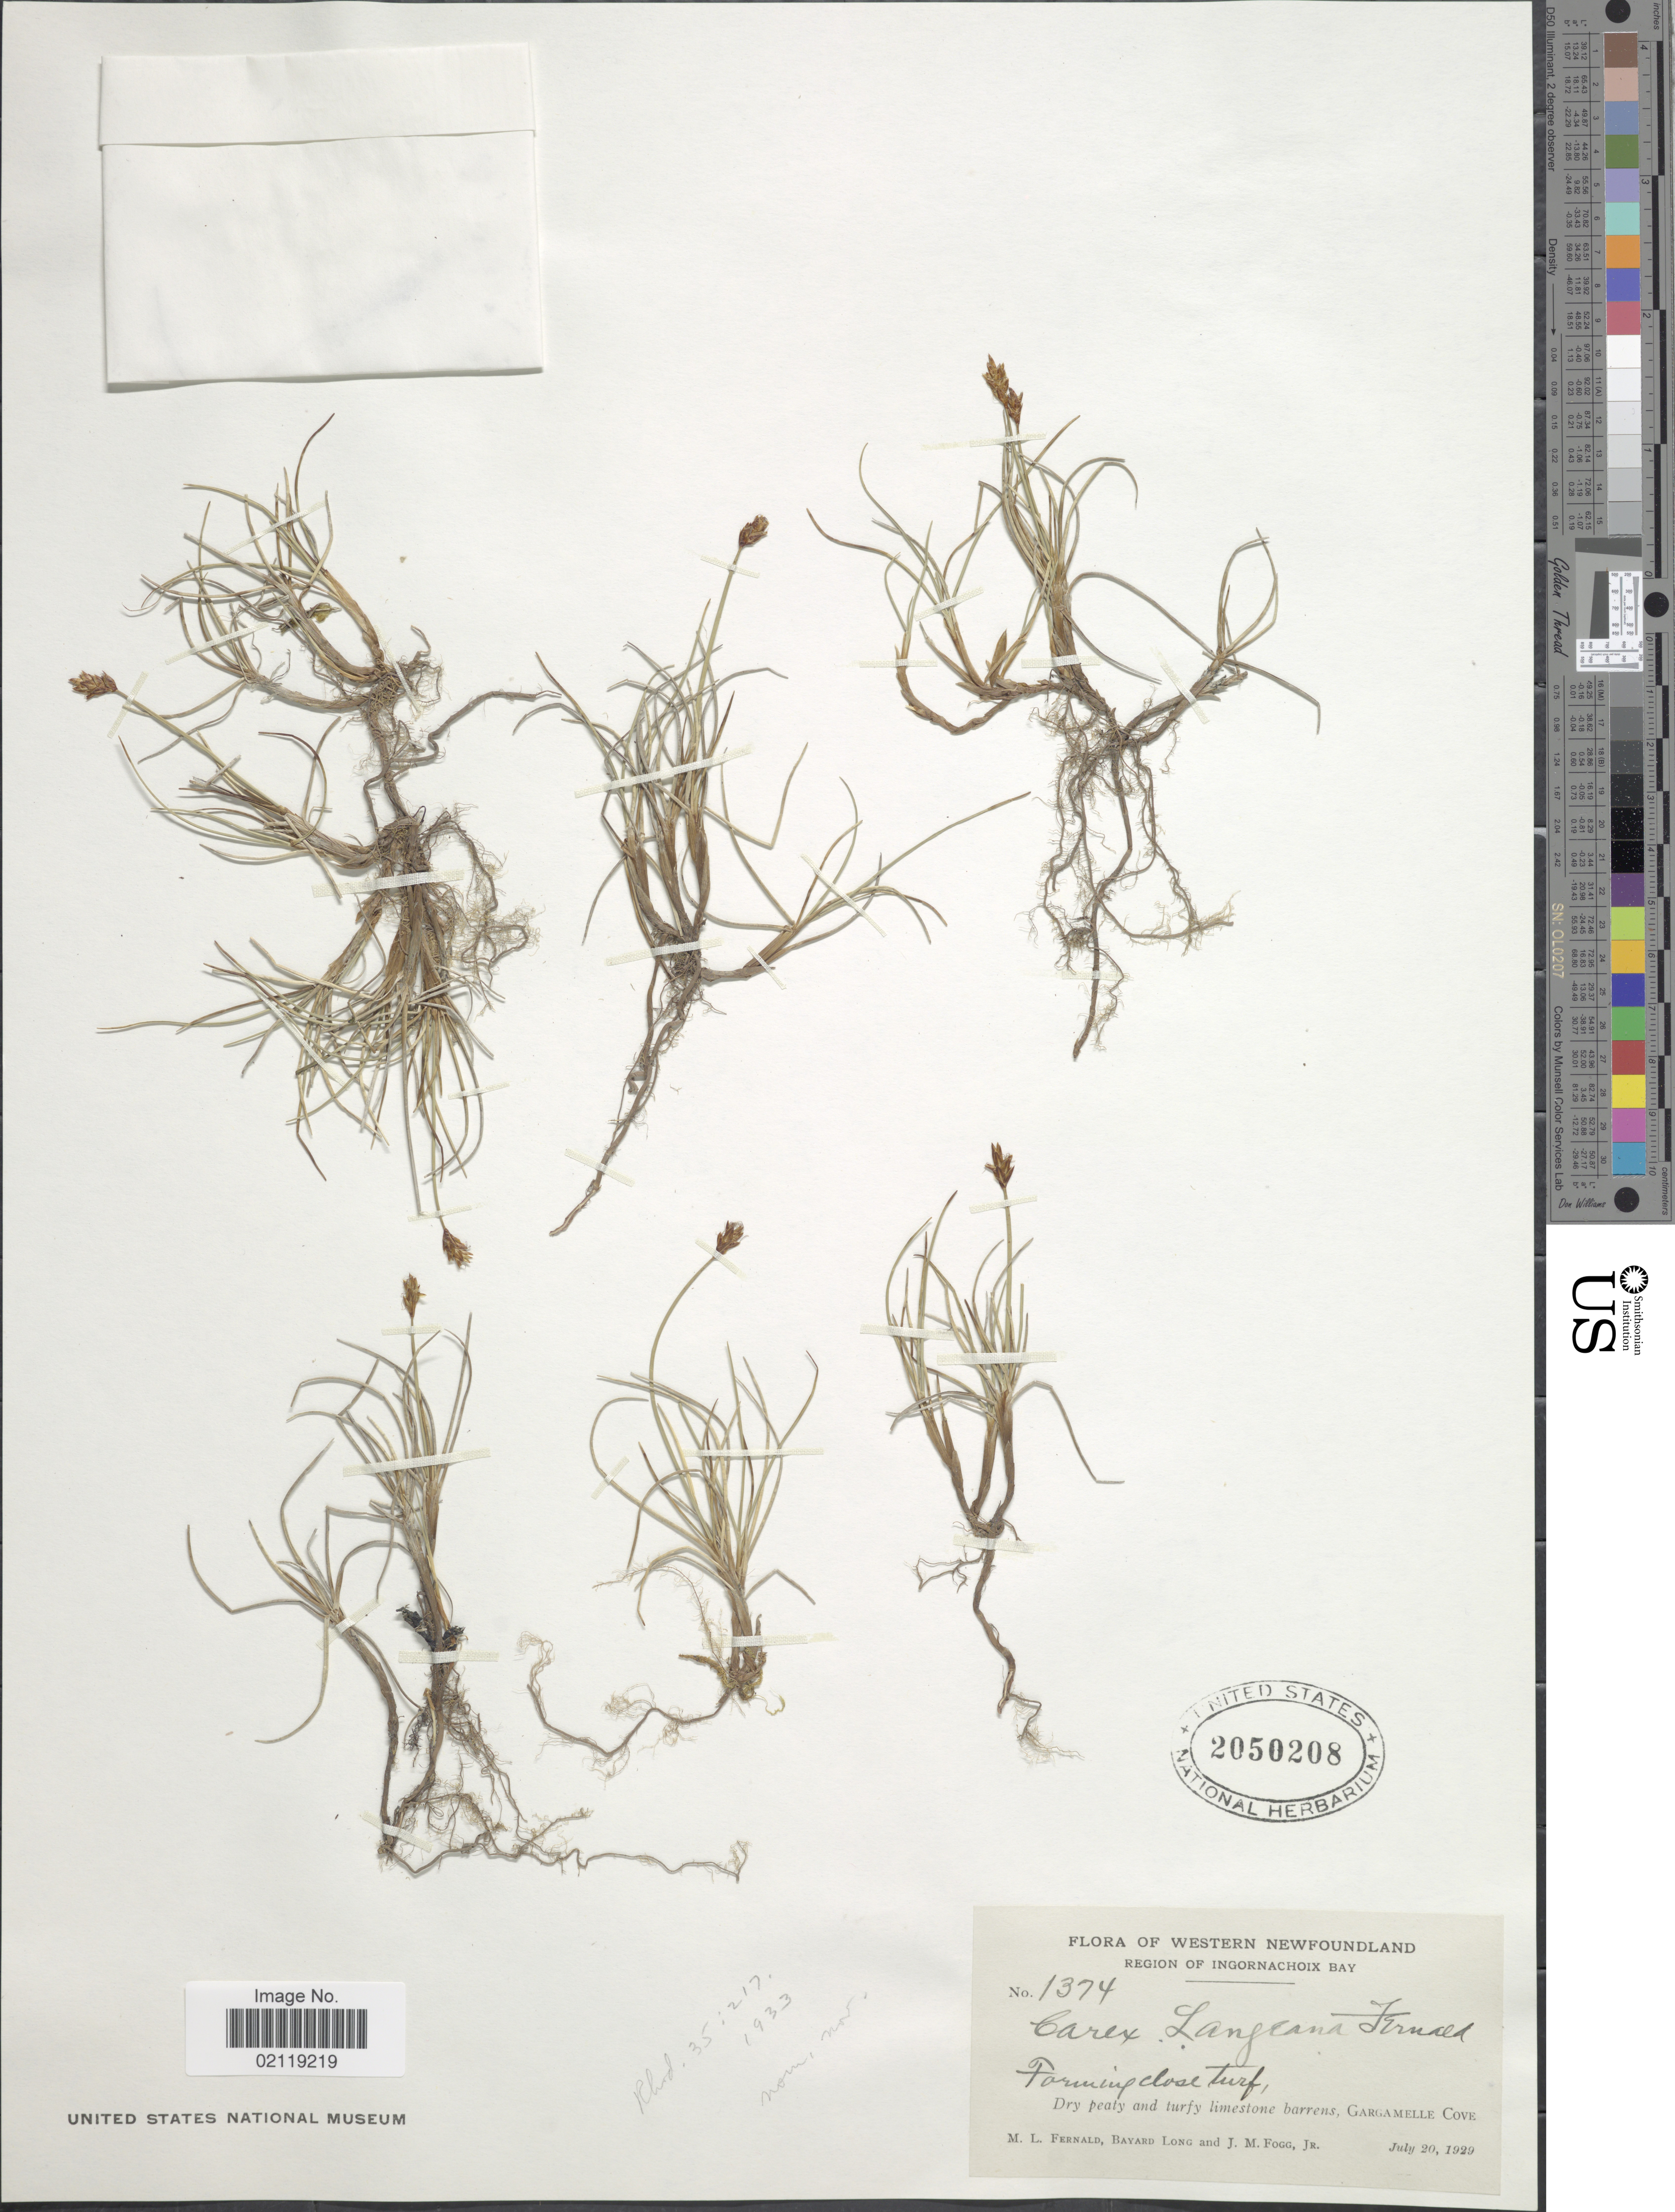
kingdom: Plantae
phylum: Tracheophyta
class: Liliopsida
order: Poales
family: Cyperaceae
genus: Carex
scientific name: Carex x langeana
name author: Fernald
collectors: M. L. Fernald, B. Long & J. Fogg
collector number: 1374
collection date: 1929-07-20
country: Canada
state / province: Newfoundland and Labrador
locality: Western Newfoundland. Region of Ingornachoix Bay. Farming close turf, Dry peaty and turfy limestone barrens, Gargamelle Cove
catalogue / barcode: US 2050208